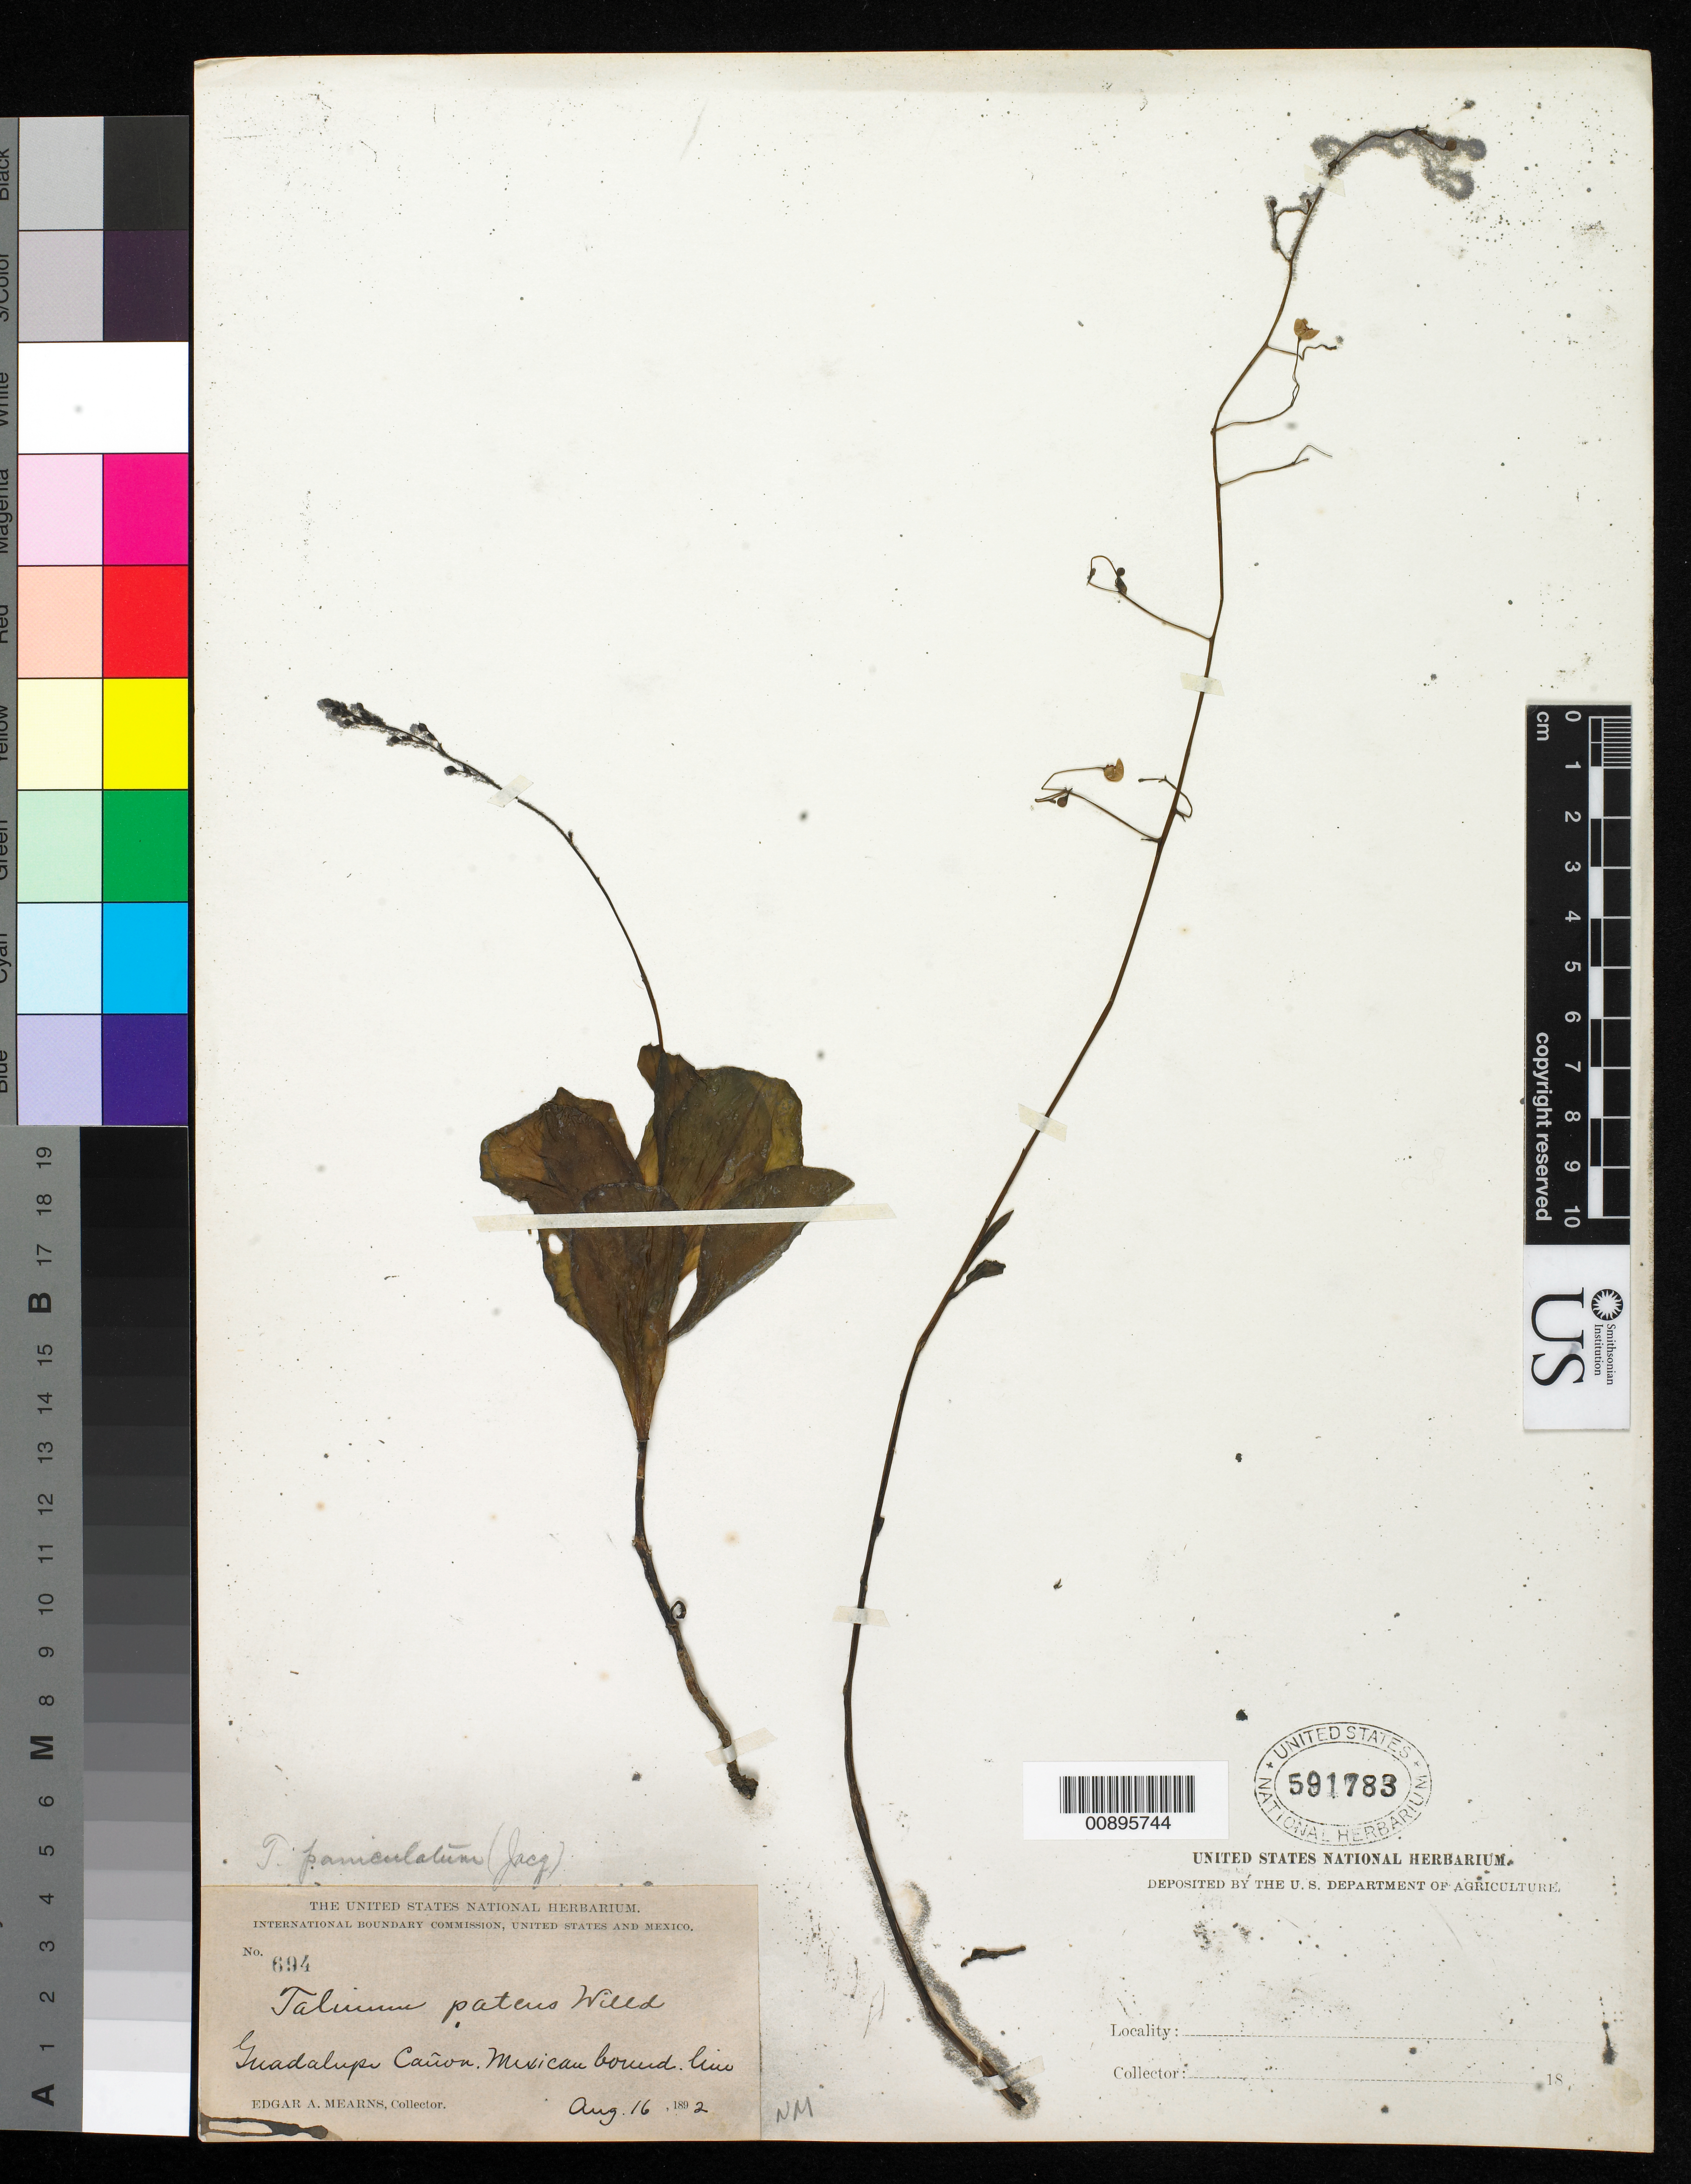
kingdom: Plantae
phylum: Tracheophyta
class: Magnoliopsida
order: Caryophyllales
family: Talinaceae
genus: Talinum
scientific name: Talinum paniculatum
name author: (Jacq.) Gaertn.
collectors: E. A. Mearns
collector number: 694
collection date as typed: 16 Aug 1892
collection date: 1892-08-16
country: United States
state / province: New Mexico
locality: Guadalupe Cañon. Mexican Boundary Line.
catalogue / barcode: US 591783